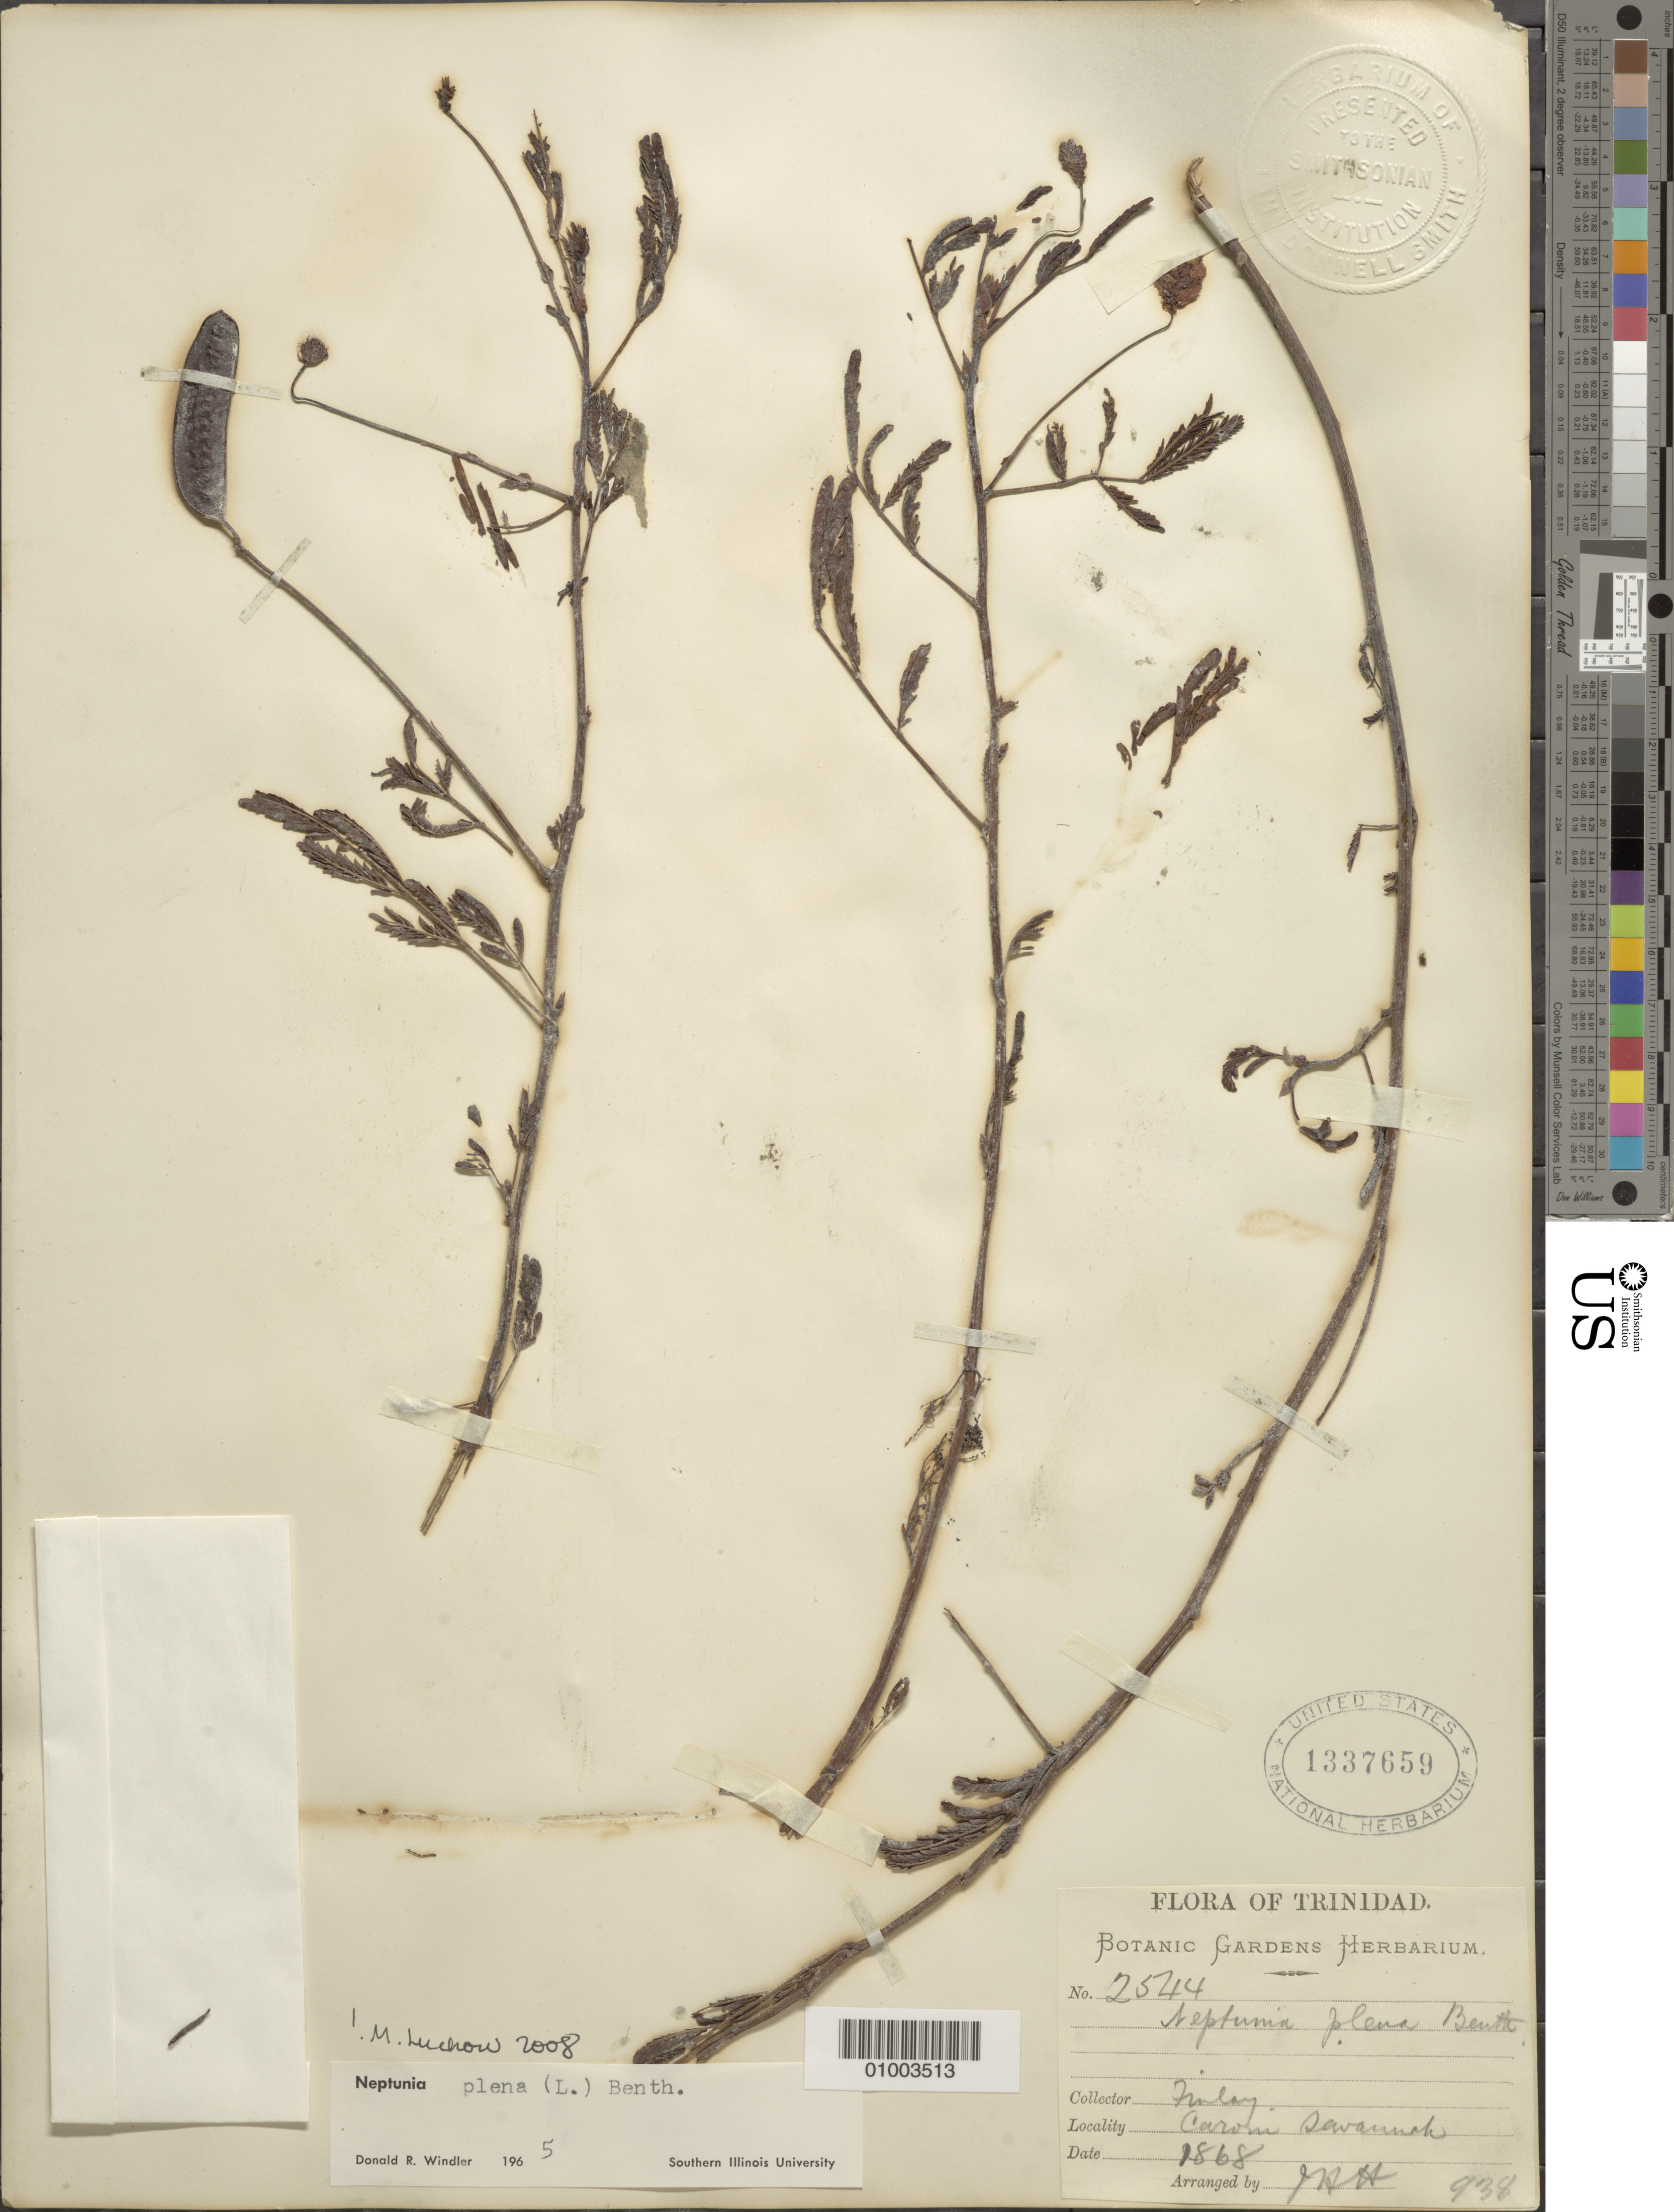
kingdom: Plantae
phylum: Tracheophyta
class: Magnoliopsida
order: Fabales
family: Fabaceae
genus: Neptunia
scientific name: Neptunia plena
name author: (L.) Benth.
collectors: -. Finlay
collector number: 2544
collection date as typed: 1868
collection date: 1868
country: Trinidad and Tobago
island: Trinidad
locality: Carwin Savannah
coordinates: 0 N, 0 E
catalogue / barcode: US 1337659